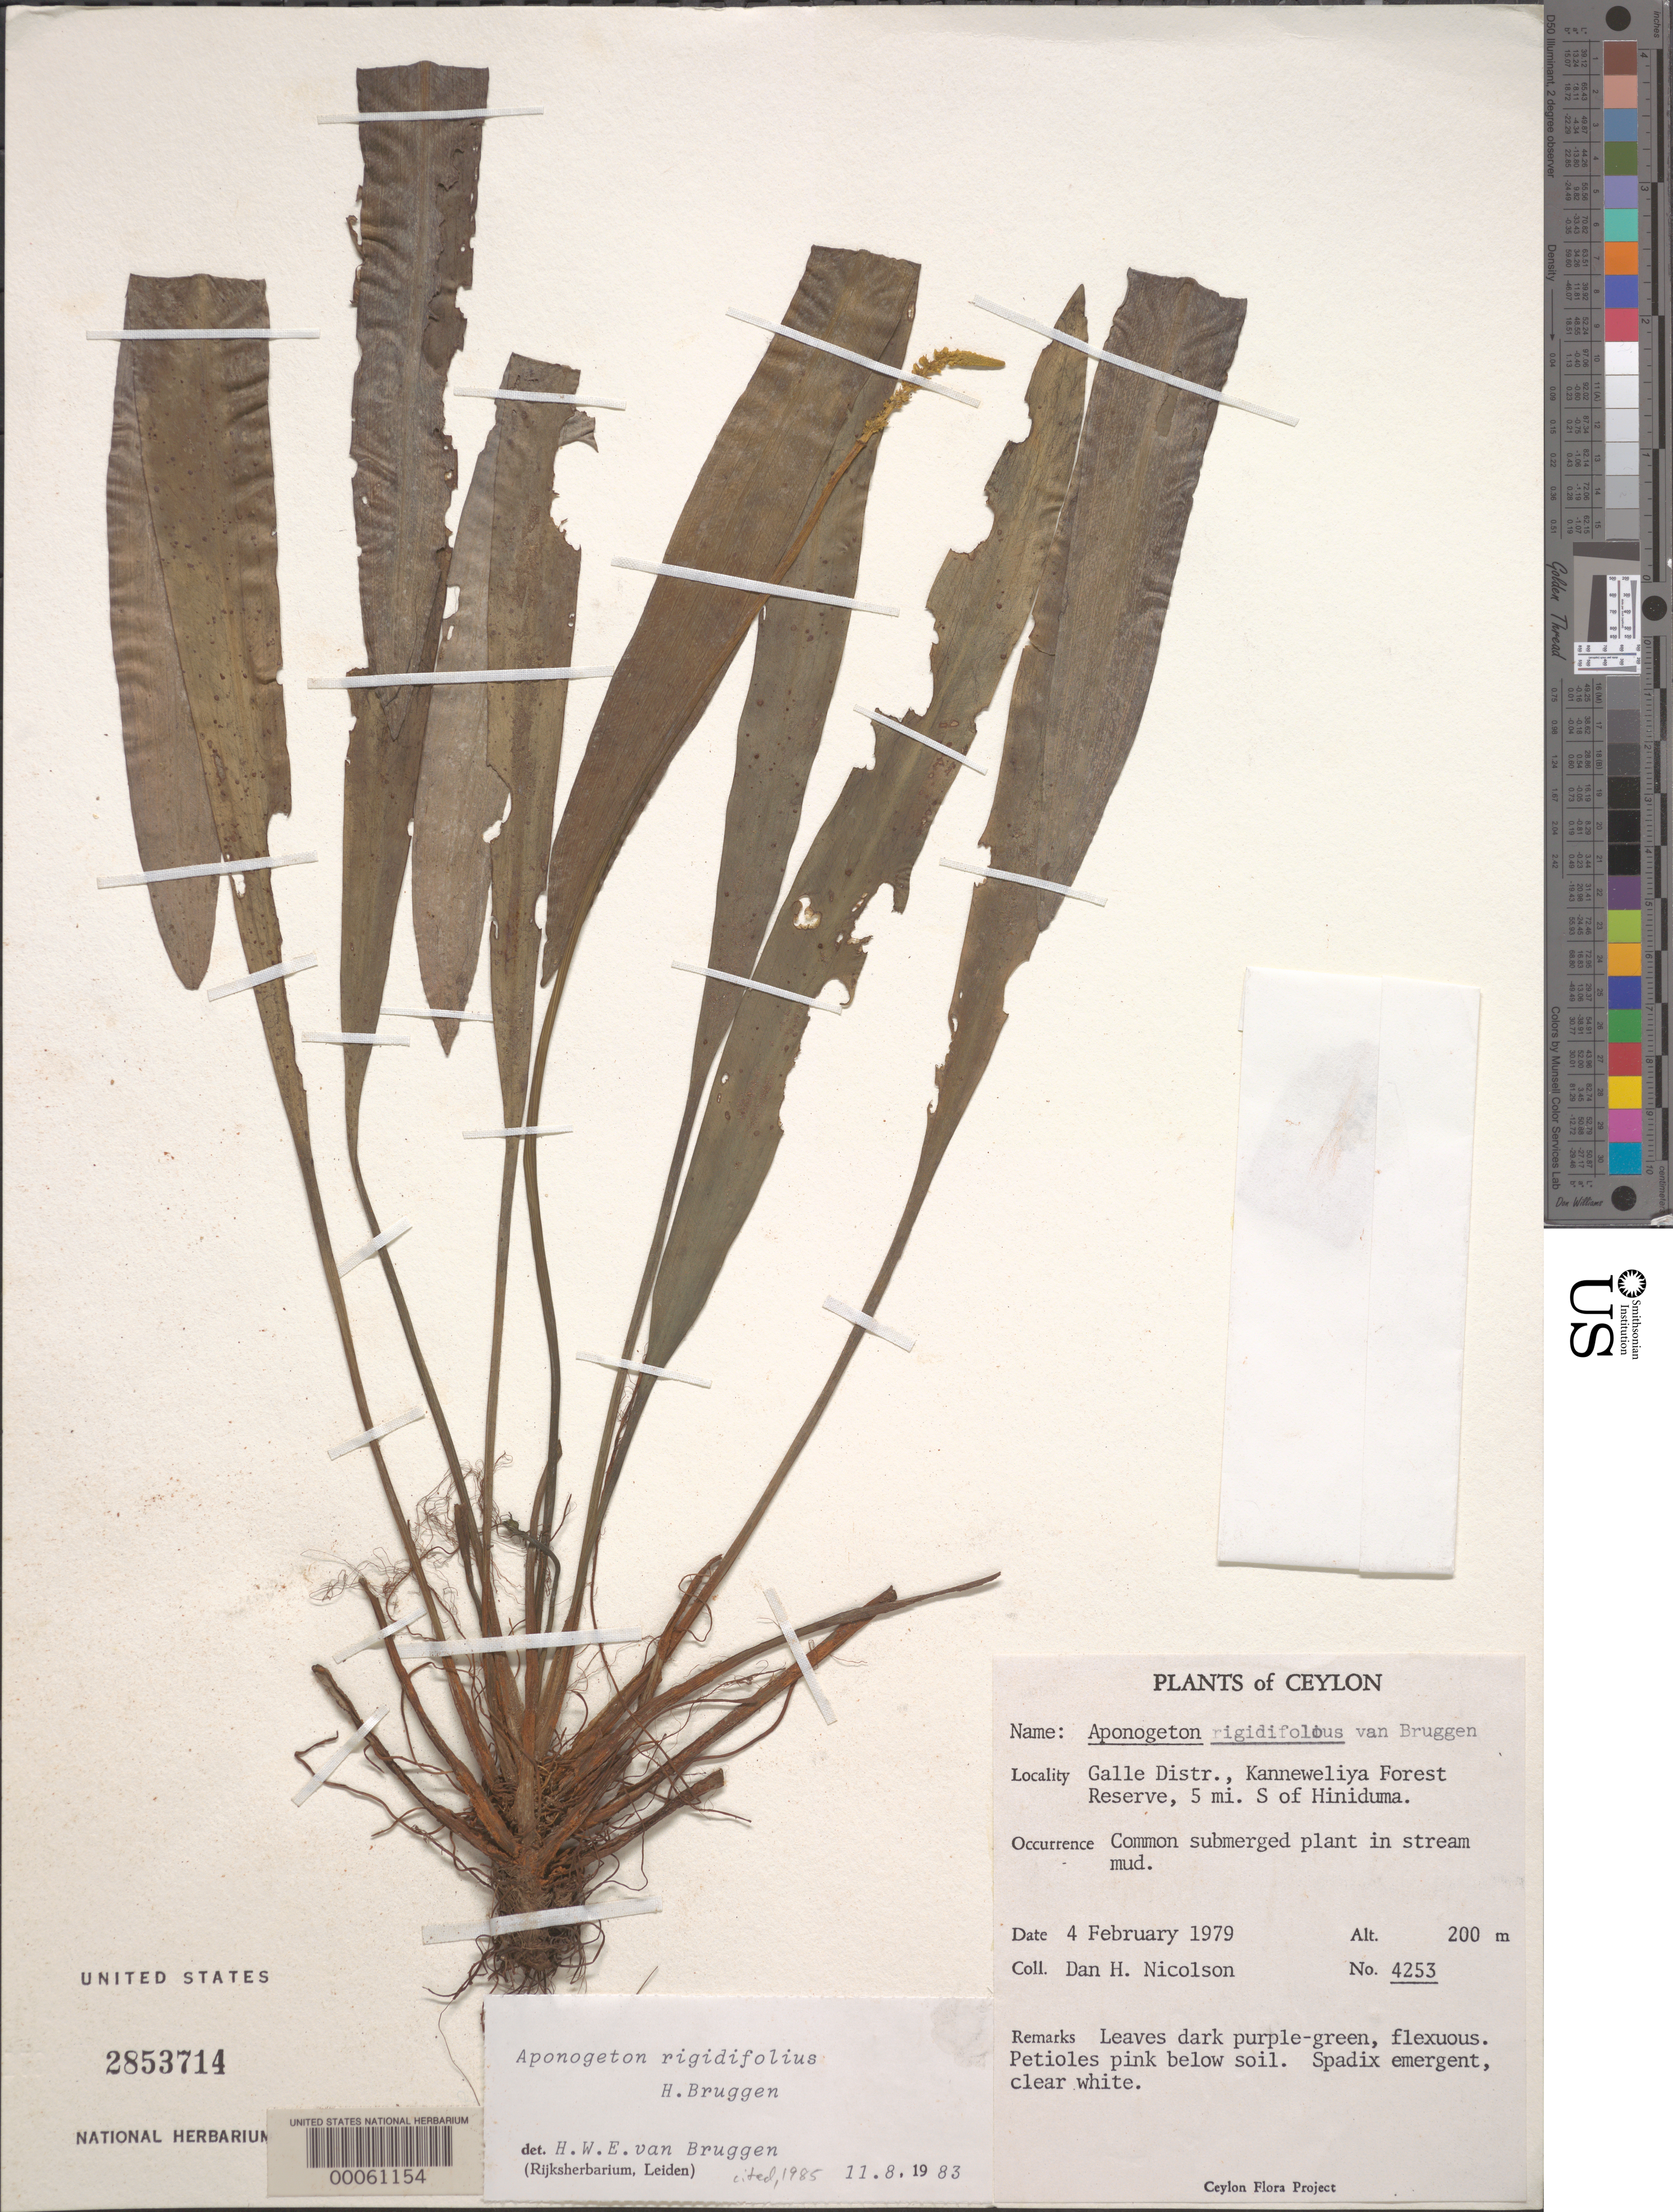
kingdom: Plantae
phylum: Tracheophyta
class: Liliopsida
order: Alismatales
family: Aponogetonaceae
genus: Aponogeton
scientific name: Aponogeton rigidifolius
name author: H. Bruggen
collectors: D. H. Nicolson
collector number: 4253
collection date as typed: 04 Feb 1977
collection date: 1977-02-04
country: Sri Lanka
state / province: Southern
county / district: Galle Dist.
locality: Kanneliya forest reserve, 5 mi. s of hiniduma.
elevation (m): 200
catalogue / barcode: US 2853714